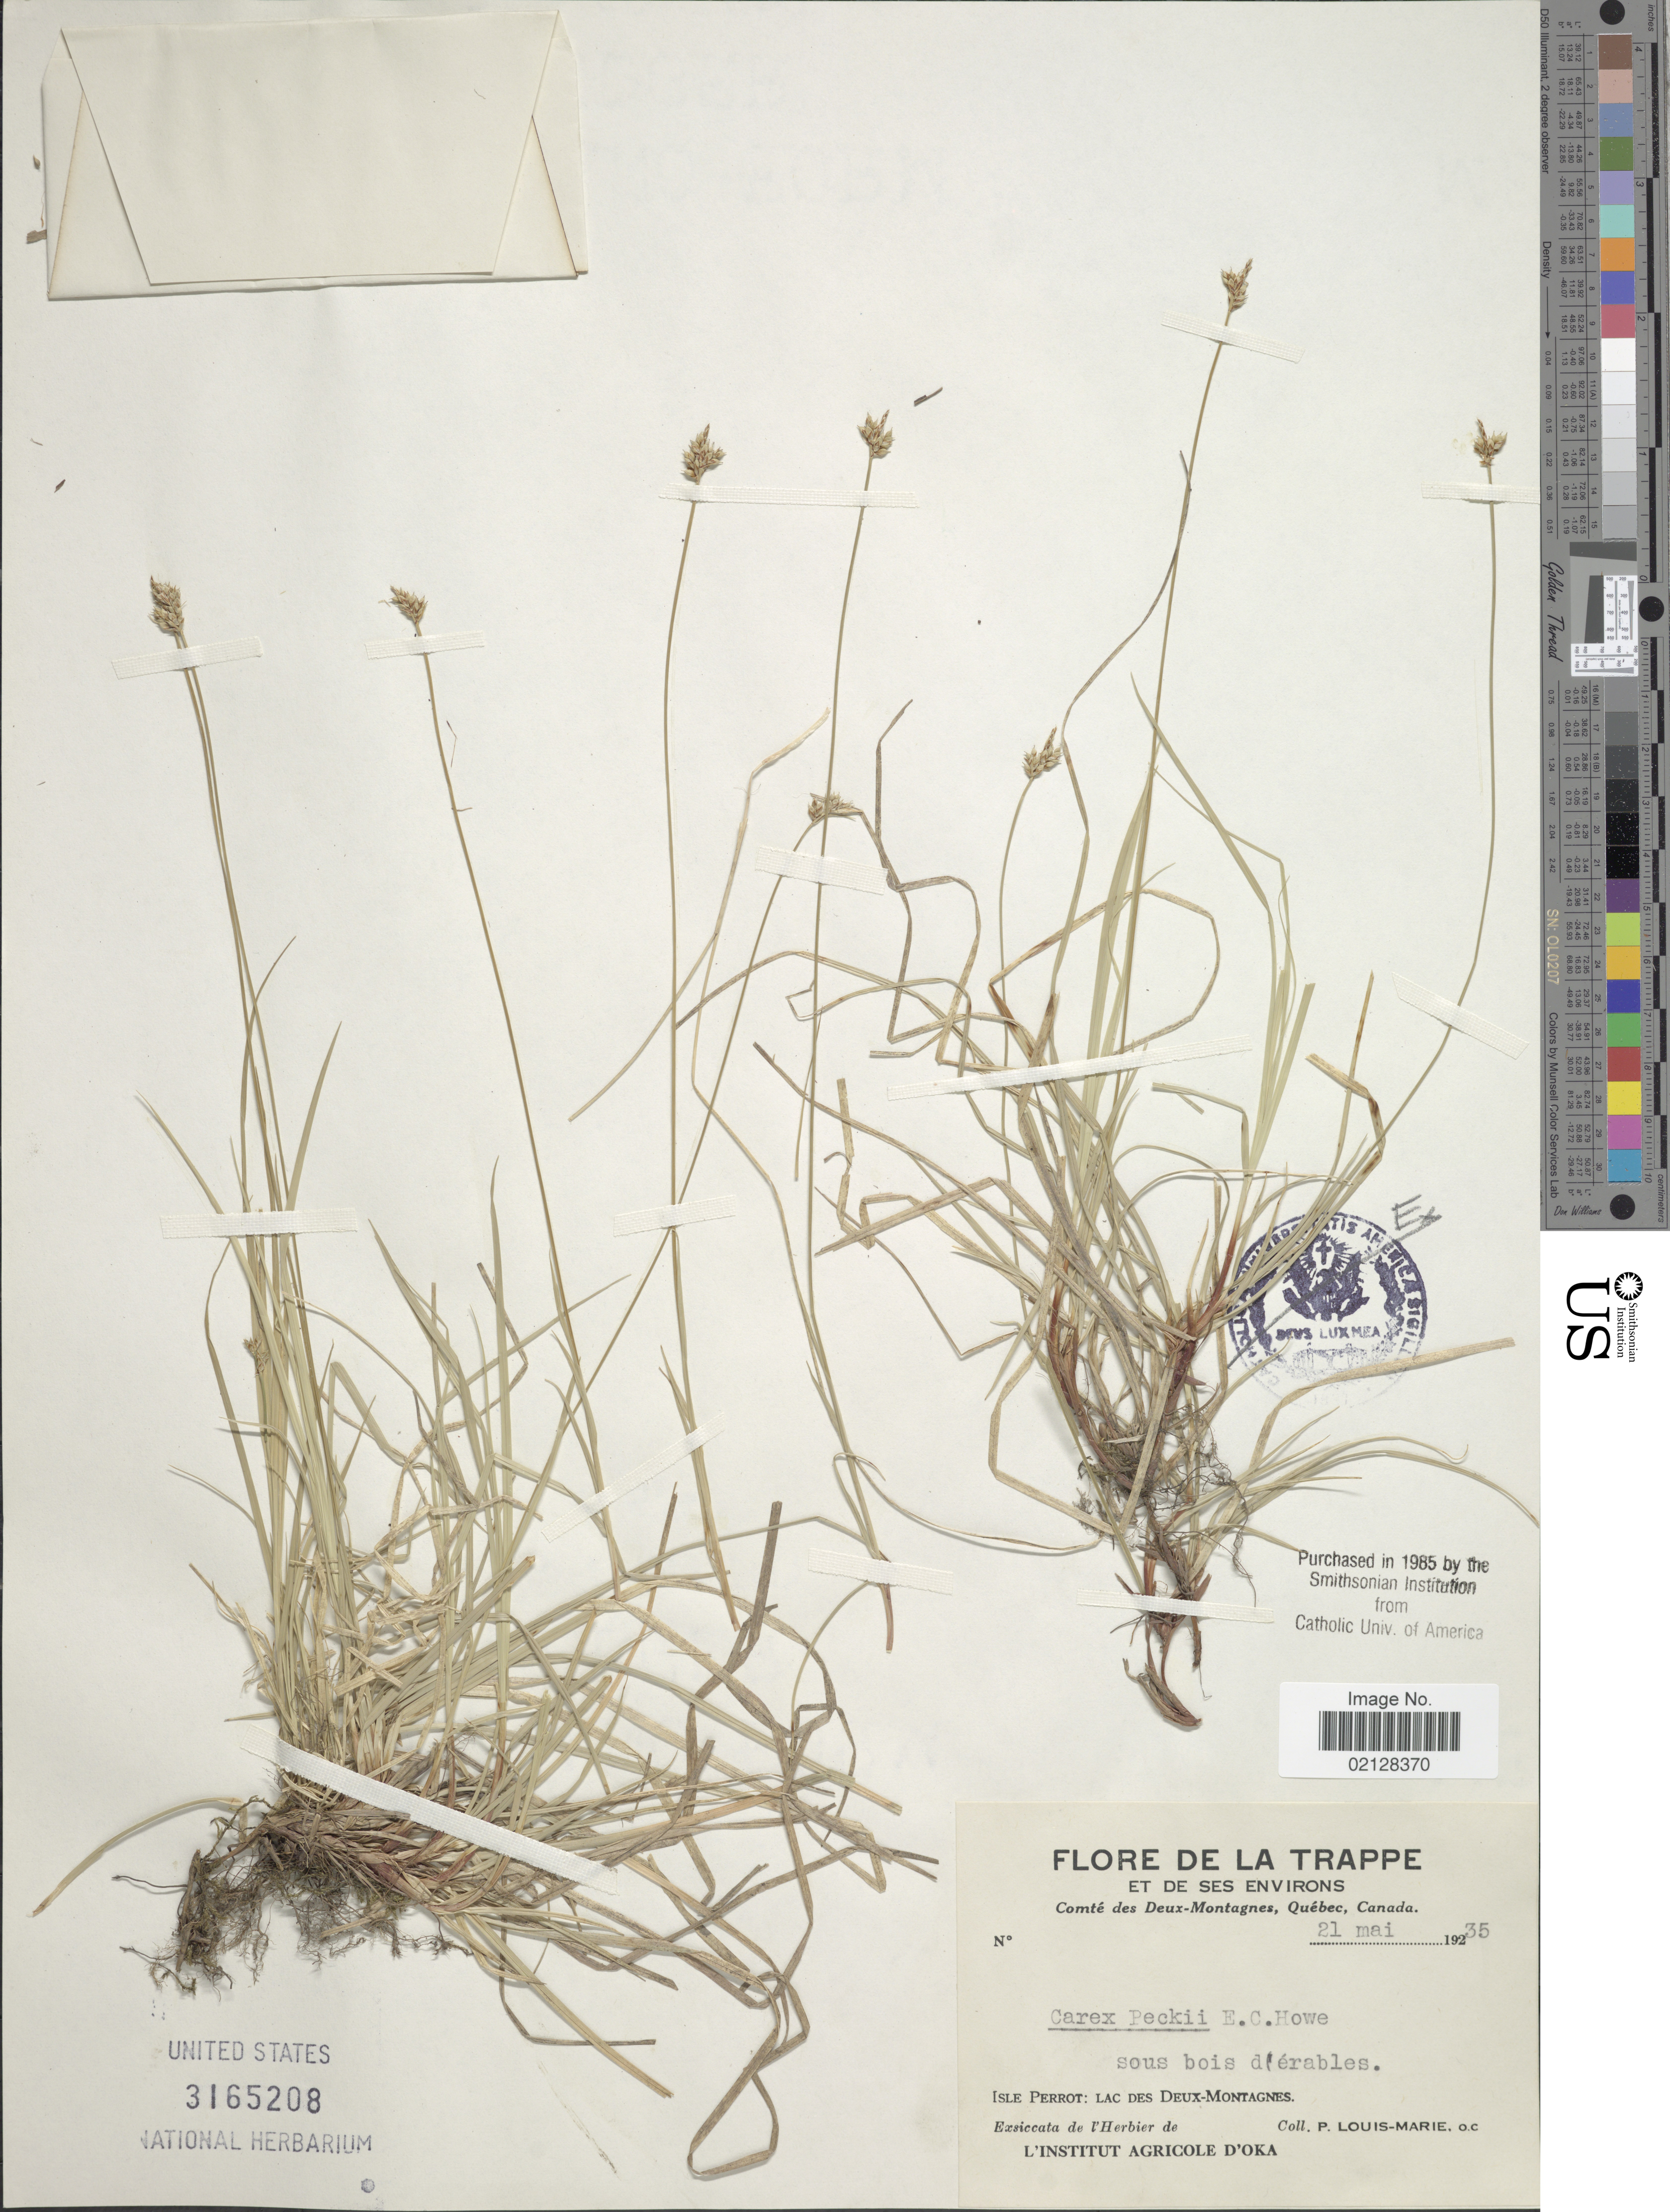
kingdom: Plantae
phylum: Tracheophyta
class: Liliopsida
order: Poales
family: Cyperaceae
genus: Carex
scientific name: Carex peckii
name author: Howe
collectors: L.-M. LaLonde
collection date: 1935-05-21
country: Canada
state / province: Quebec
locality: De La Trappe, Et De Ses Environs, Comte des Deux-Montagnes, Quebec, Canada, Isle Perrot: Lac Des Deux-Montagnes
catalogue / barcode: US 3165208